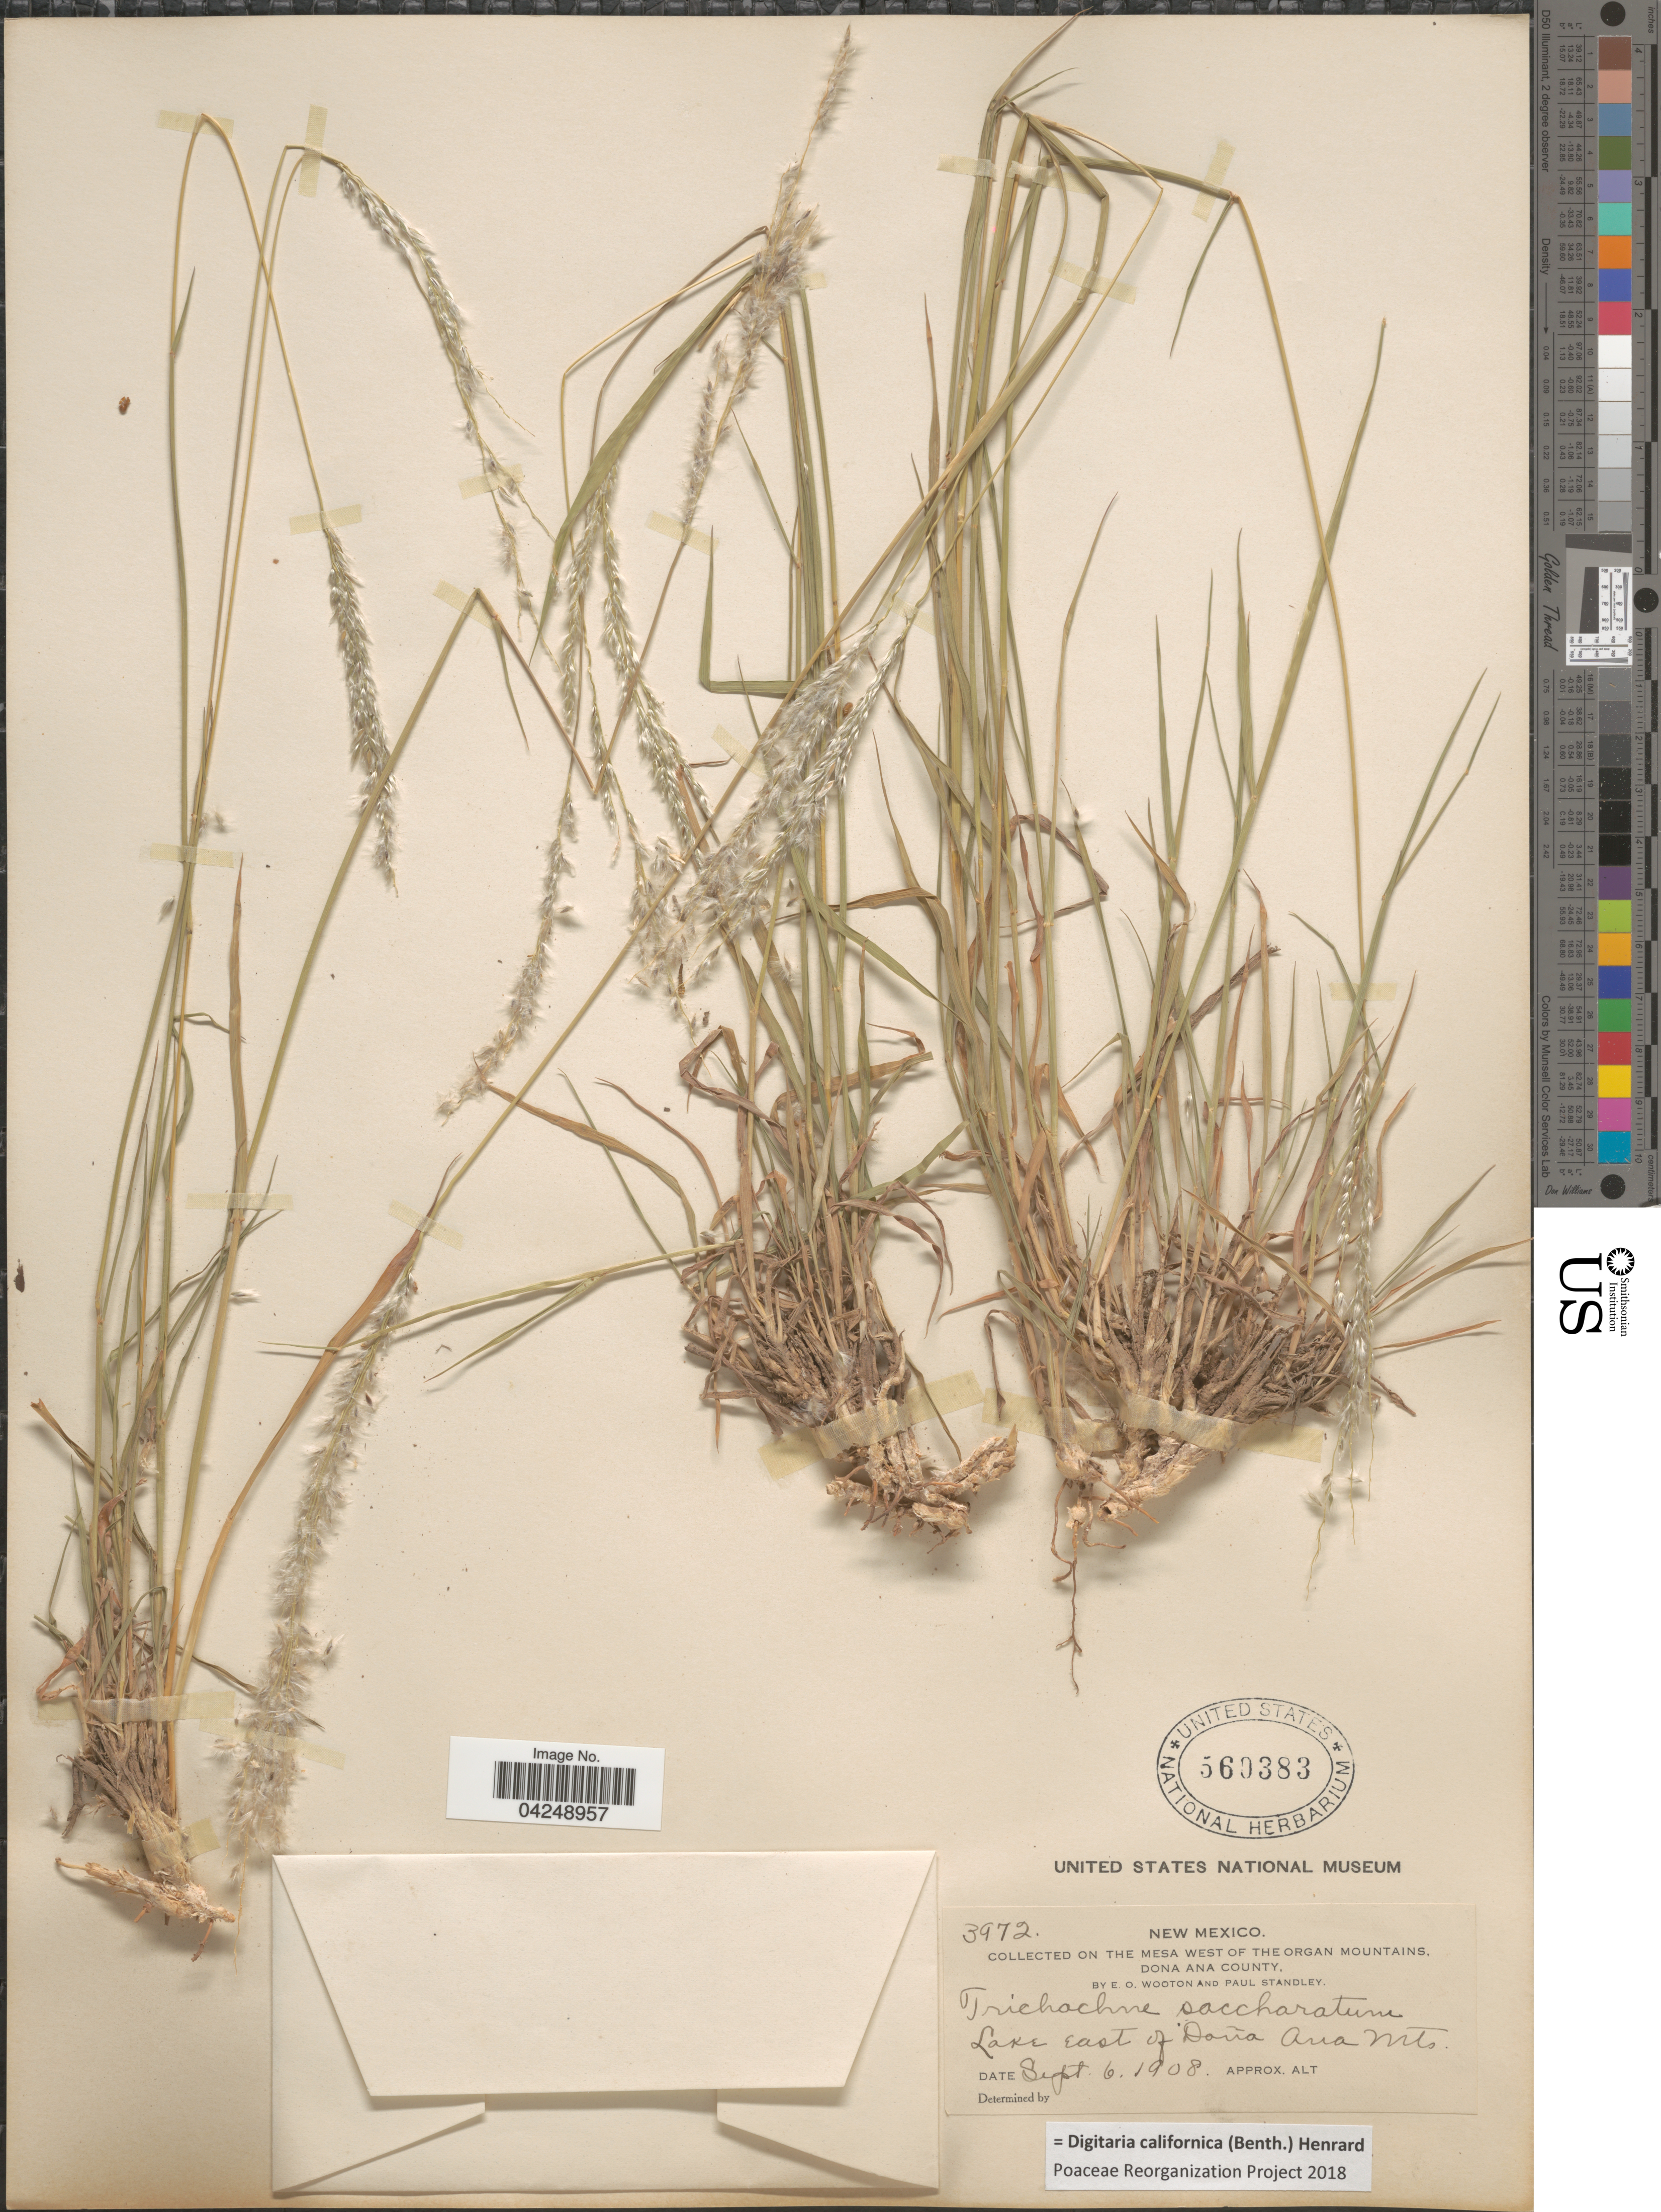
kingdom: Plantae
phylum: Tracheophyta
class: Liliopsida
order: Poales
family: Poaceae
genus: Digitaria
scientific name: Digitaria californica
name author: (Benth.) Henr.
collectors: E. O. Wooton & P. C. Standley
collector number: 3972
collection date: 1908-09-06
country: United States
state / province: New Mexico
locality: On the Mesa West of the Organ Mountains, Dona Ana County. Lake east of Doña Ana Mts.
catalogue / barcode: US 560383